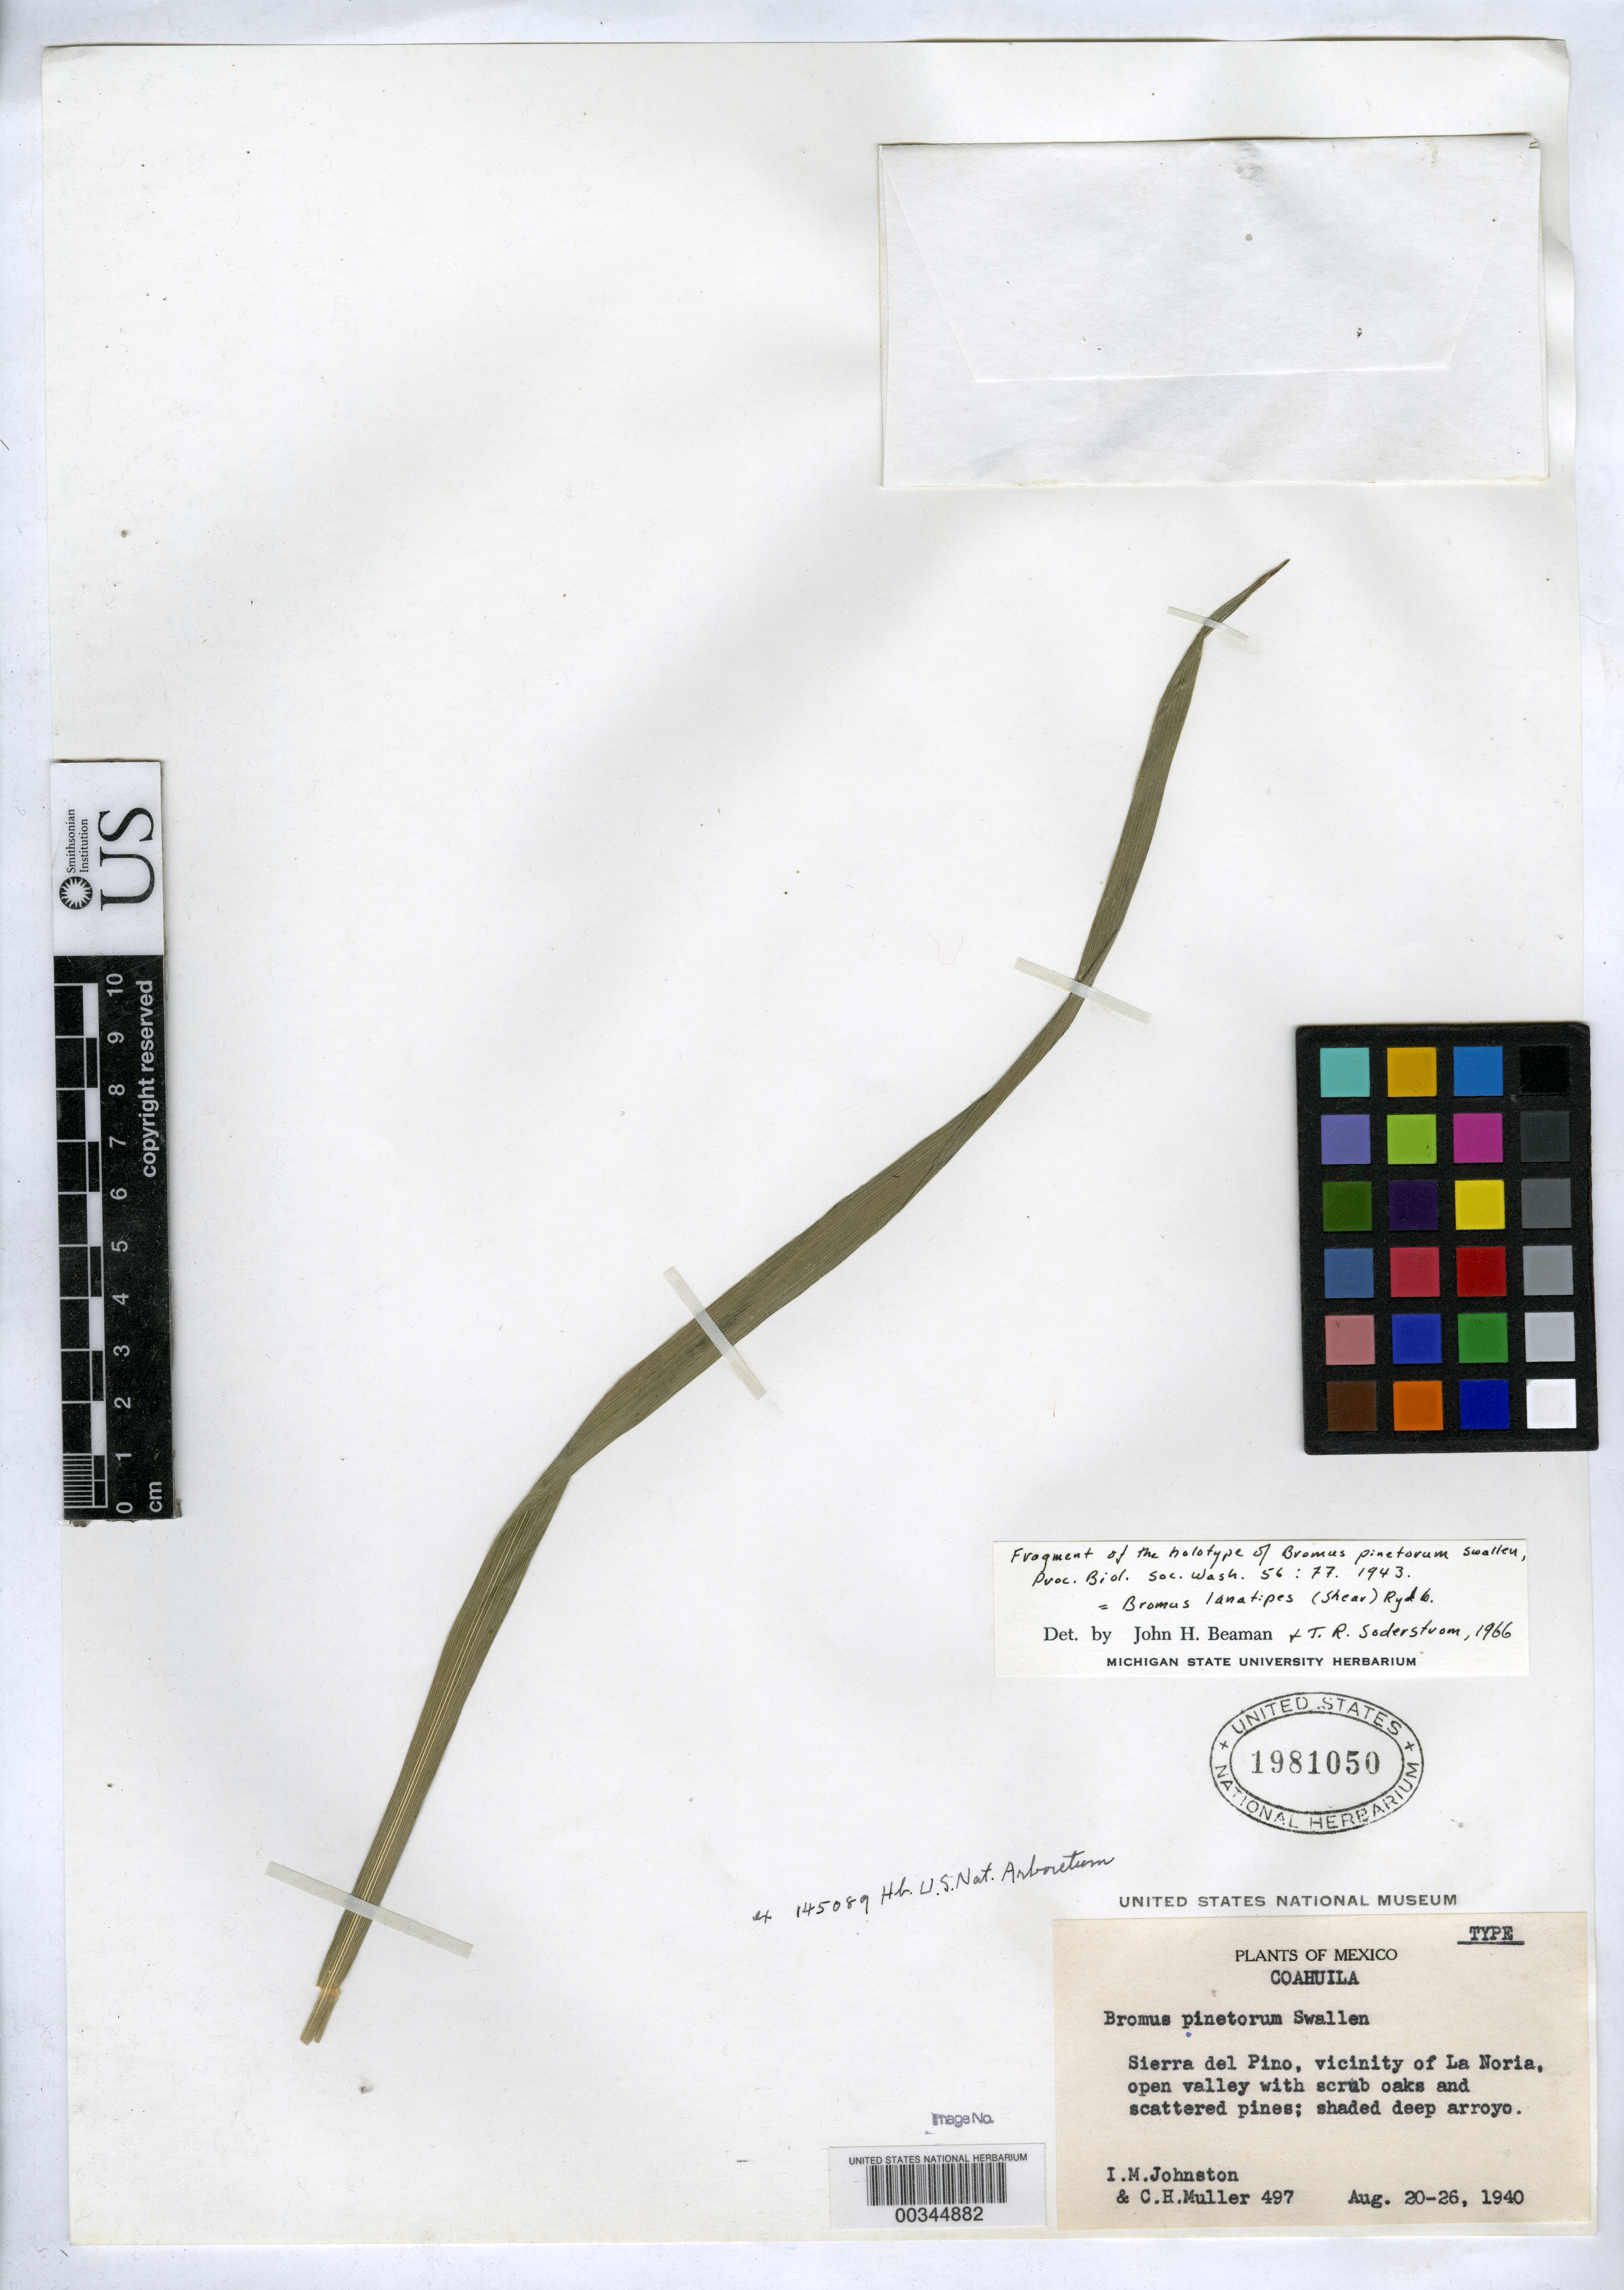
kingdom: Plantae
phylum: Tracheophyta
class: Liliopsida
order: Poales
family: Poaceae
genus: Bromus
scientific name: Bromus pinetorum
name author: Swallen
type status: Isotype Fragment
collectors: I.M. Johnston & C. H. Muller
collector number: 497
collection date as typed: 20 Aug 1940 to 26 Aug 1940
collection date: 1940-08-20/1940-08-26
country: Mexico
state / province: Coahuila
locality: Sierra del Pino, vicinity of La Noria.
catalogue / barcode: US 1981050